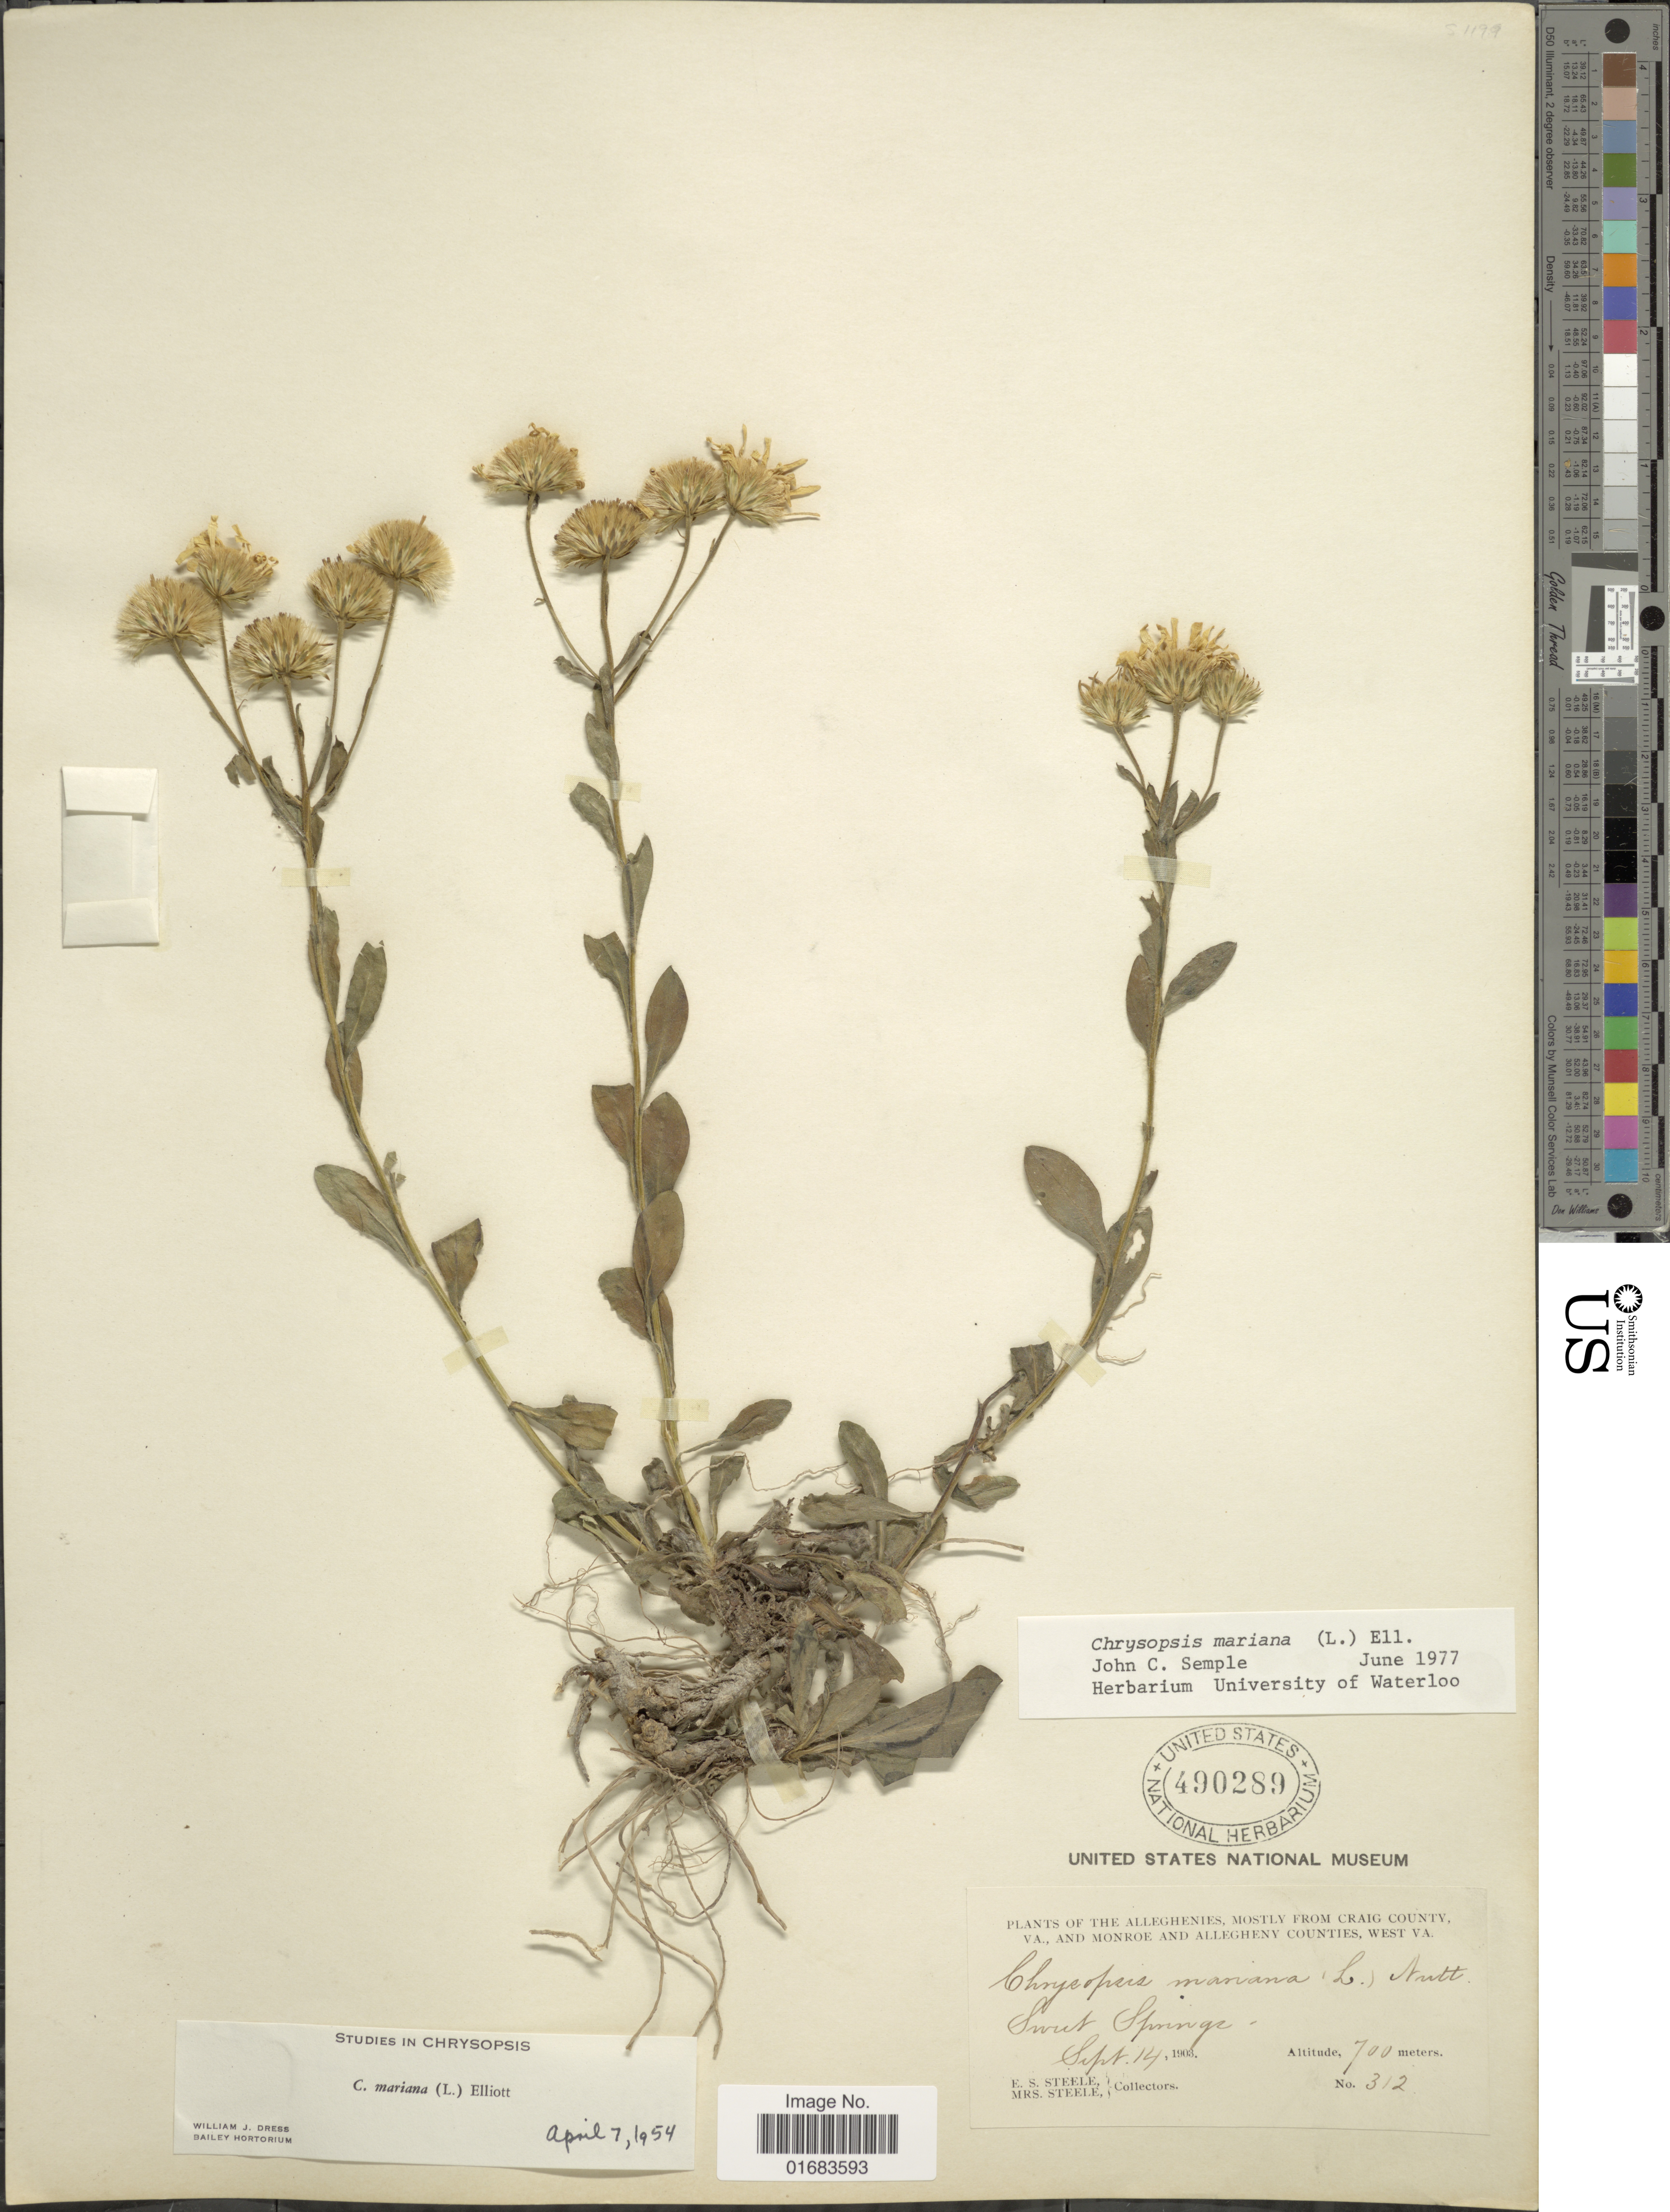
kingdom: Plantae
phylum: Tracheophyta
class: Magnoliopsida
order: Asterales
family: Asteraceae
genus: Chrysopsis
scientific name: Chrysopsis mariana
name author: (L.) Elliott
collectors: E. Steele & Mrs. E. S. Steele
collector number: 312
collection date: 1903-09-14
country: United States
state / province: West Virginia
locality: The Alleghenies, mostly from Craig County, Va. And Monroe And Allegheny Counties, West VA. Sweet Spring.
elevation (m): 700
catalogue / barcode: US 490289